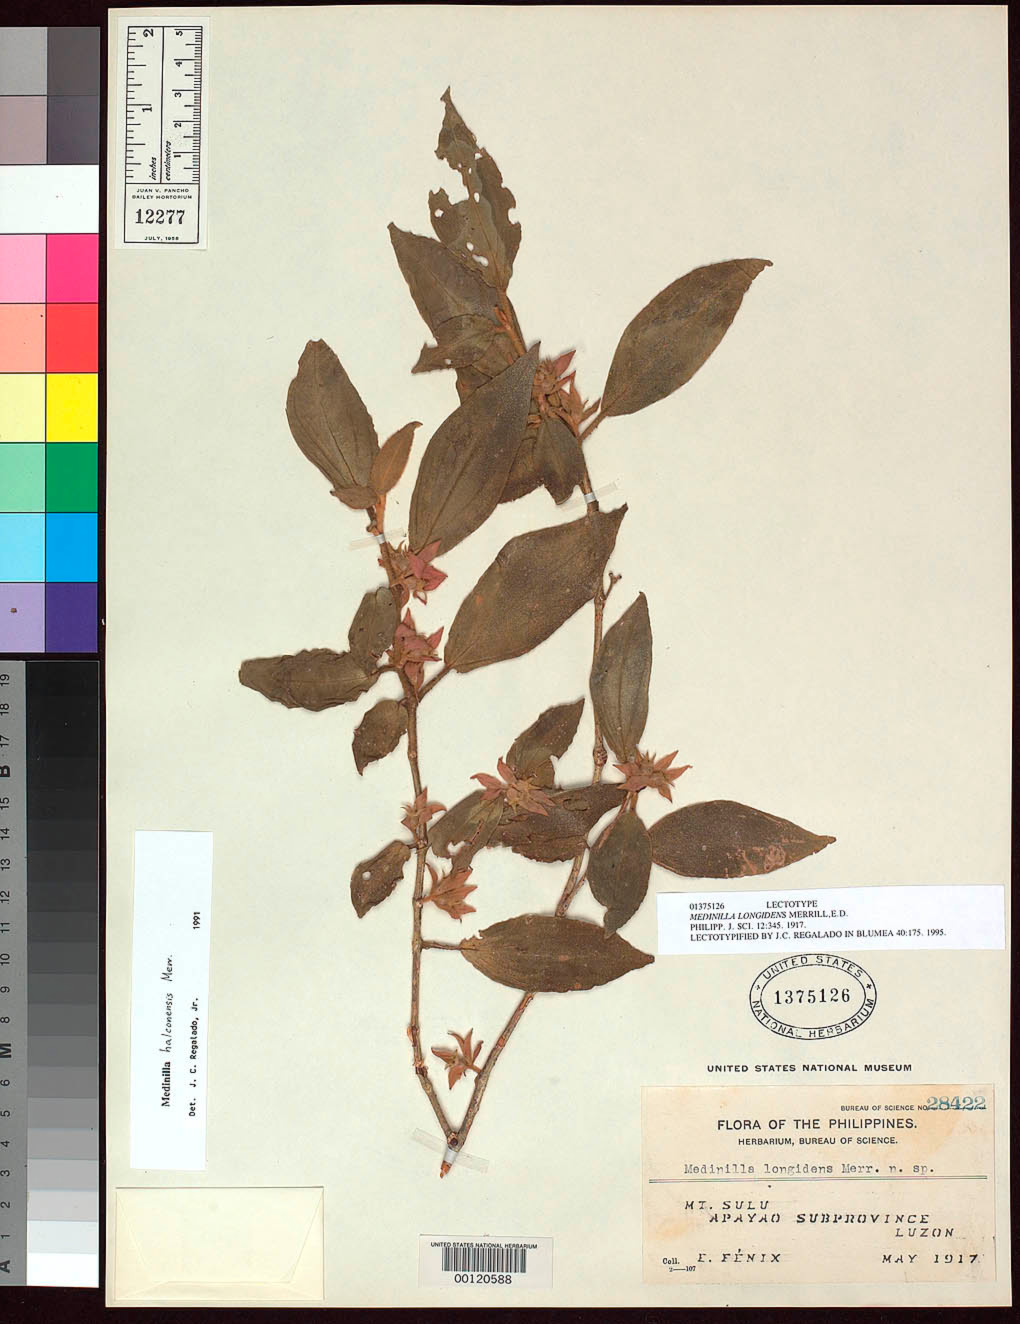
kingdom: Plantae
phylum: Tracheophyta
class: Magnoliopsida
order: Myrtales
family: Melastomataceae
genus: Medinilla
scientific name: Medinilla longidens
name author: Merr.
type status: Lectotype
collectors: E. Fénix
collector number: Bur. Sci. 28422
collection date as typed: May 1917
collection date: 1917-05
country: Philippines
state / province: Cordillera (Administrative Region)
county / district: Apayao / Kalinga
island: Luzon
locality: Mt. Sulu.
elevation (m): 800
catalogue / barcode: US 1375126